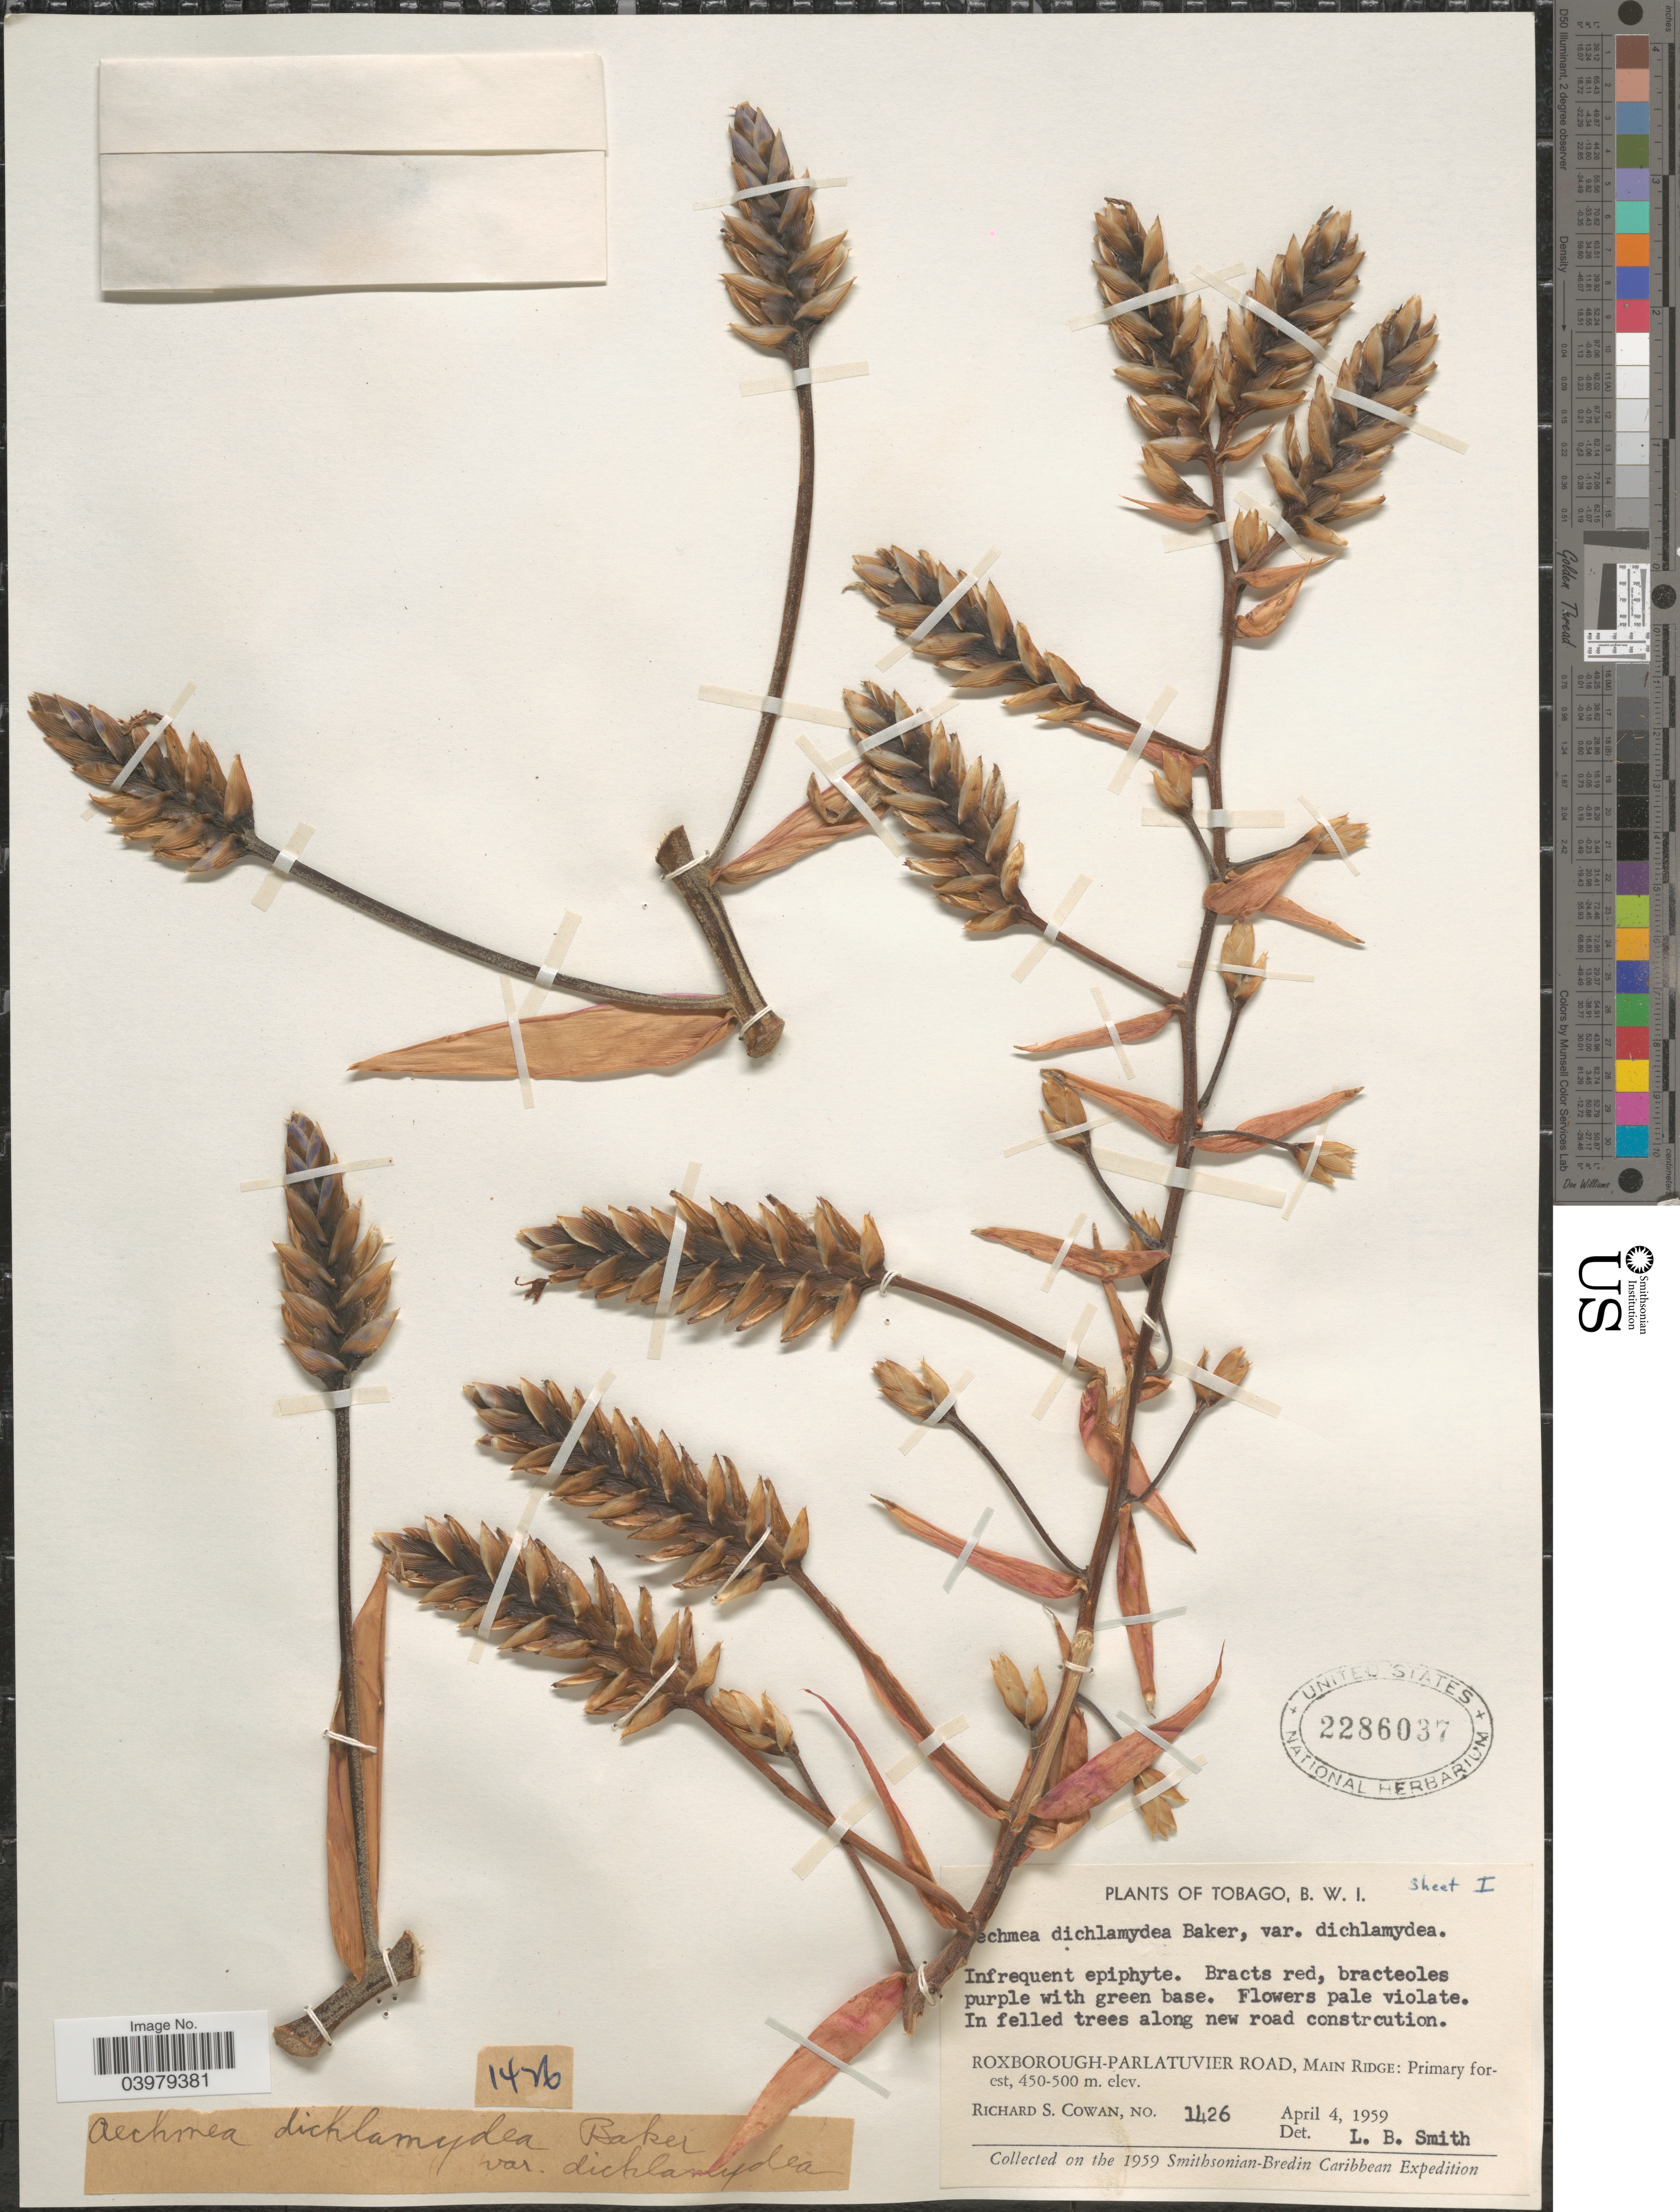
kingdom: Plantae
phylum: Tracheophyta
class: Liliopsida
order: Poales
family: Bromeliaceae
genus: Aechmea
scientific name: Aechmea dichlamydea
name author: Baker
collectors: R. S. Cowan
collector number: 1426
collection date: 1959-04-04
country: Trinidad and Tobago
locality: Tobago, B. W. I. Roxborough-Parlatuvier Road, Main Ridge.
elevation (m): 450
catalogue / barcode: US 2286037